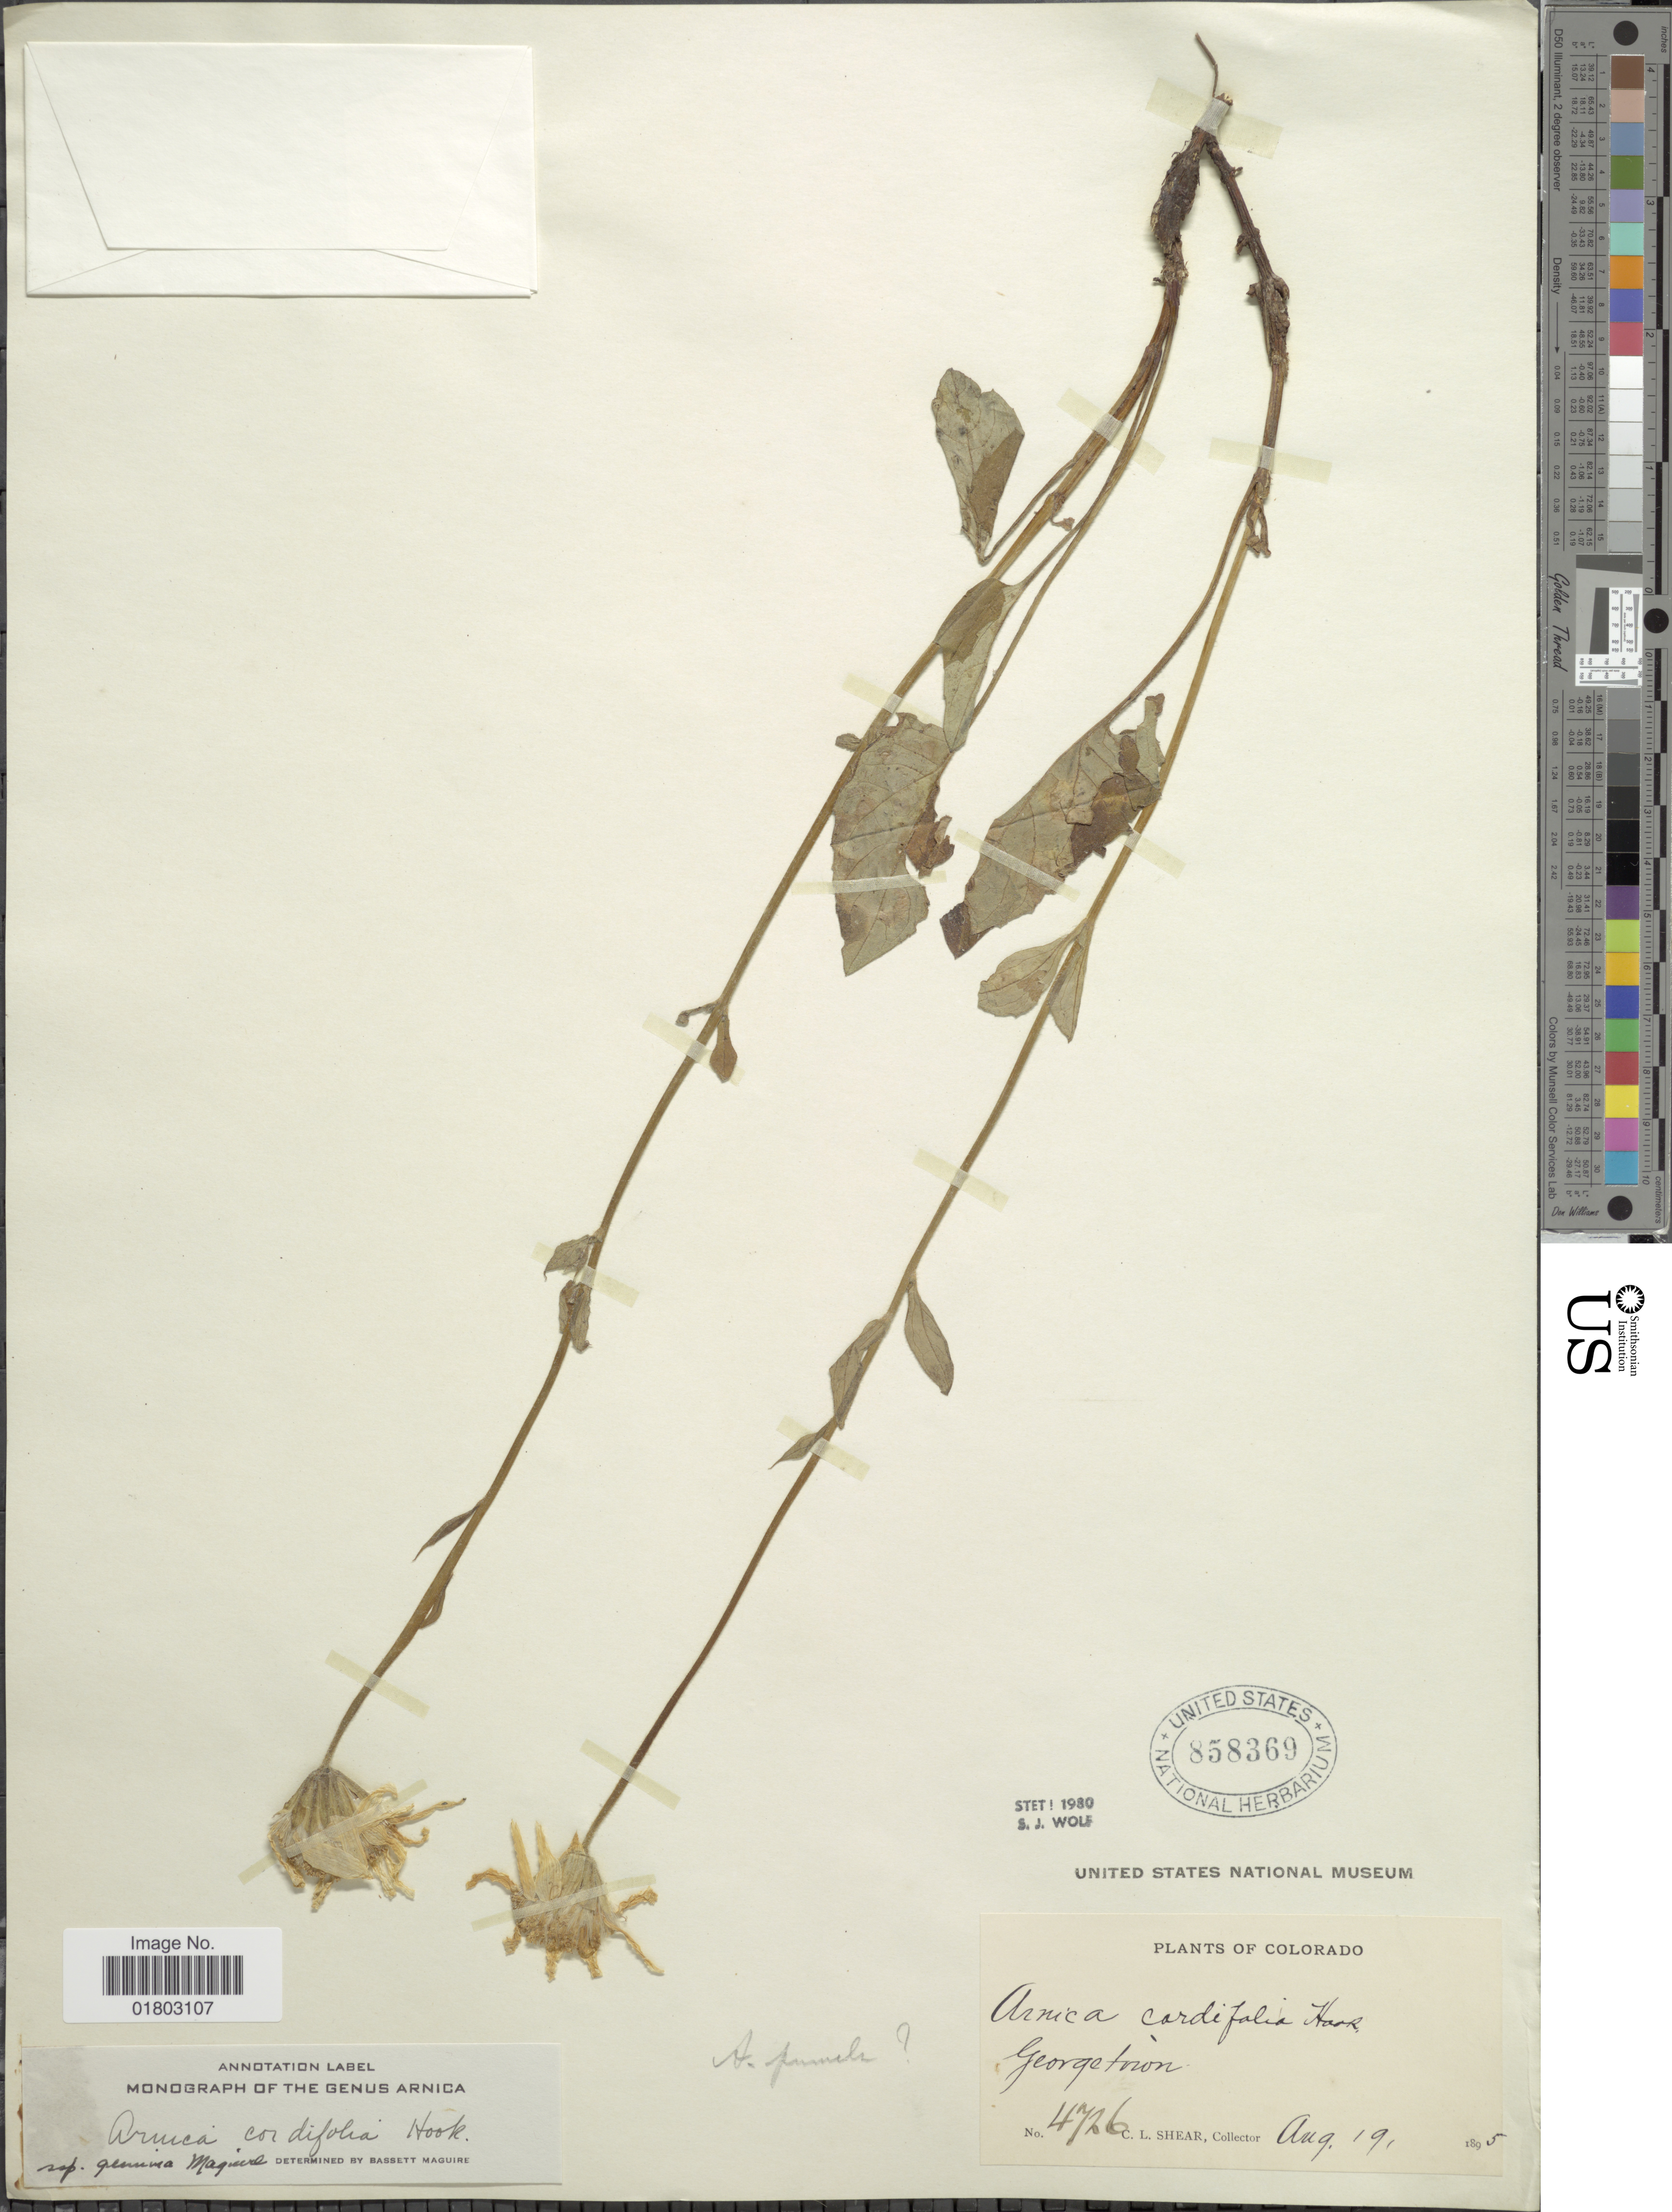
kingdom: Plantae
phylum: Tracheophyta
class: Magnoliopsida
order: Asterales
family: Asteraceae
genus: Arnica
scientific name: Arnica cordifolia subsp. genuina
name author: Maguire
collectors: C. L. Shear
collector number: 4726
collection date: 1895-08-19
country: United States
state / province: Colorado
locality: Georgetown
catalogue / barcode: US 858369